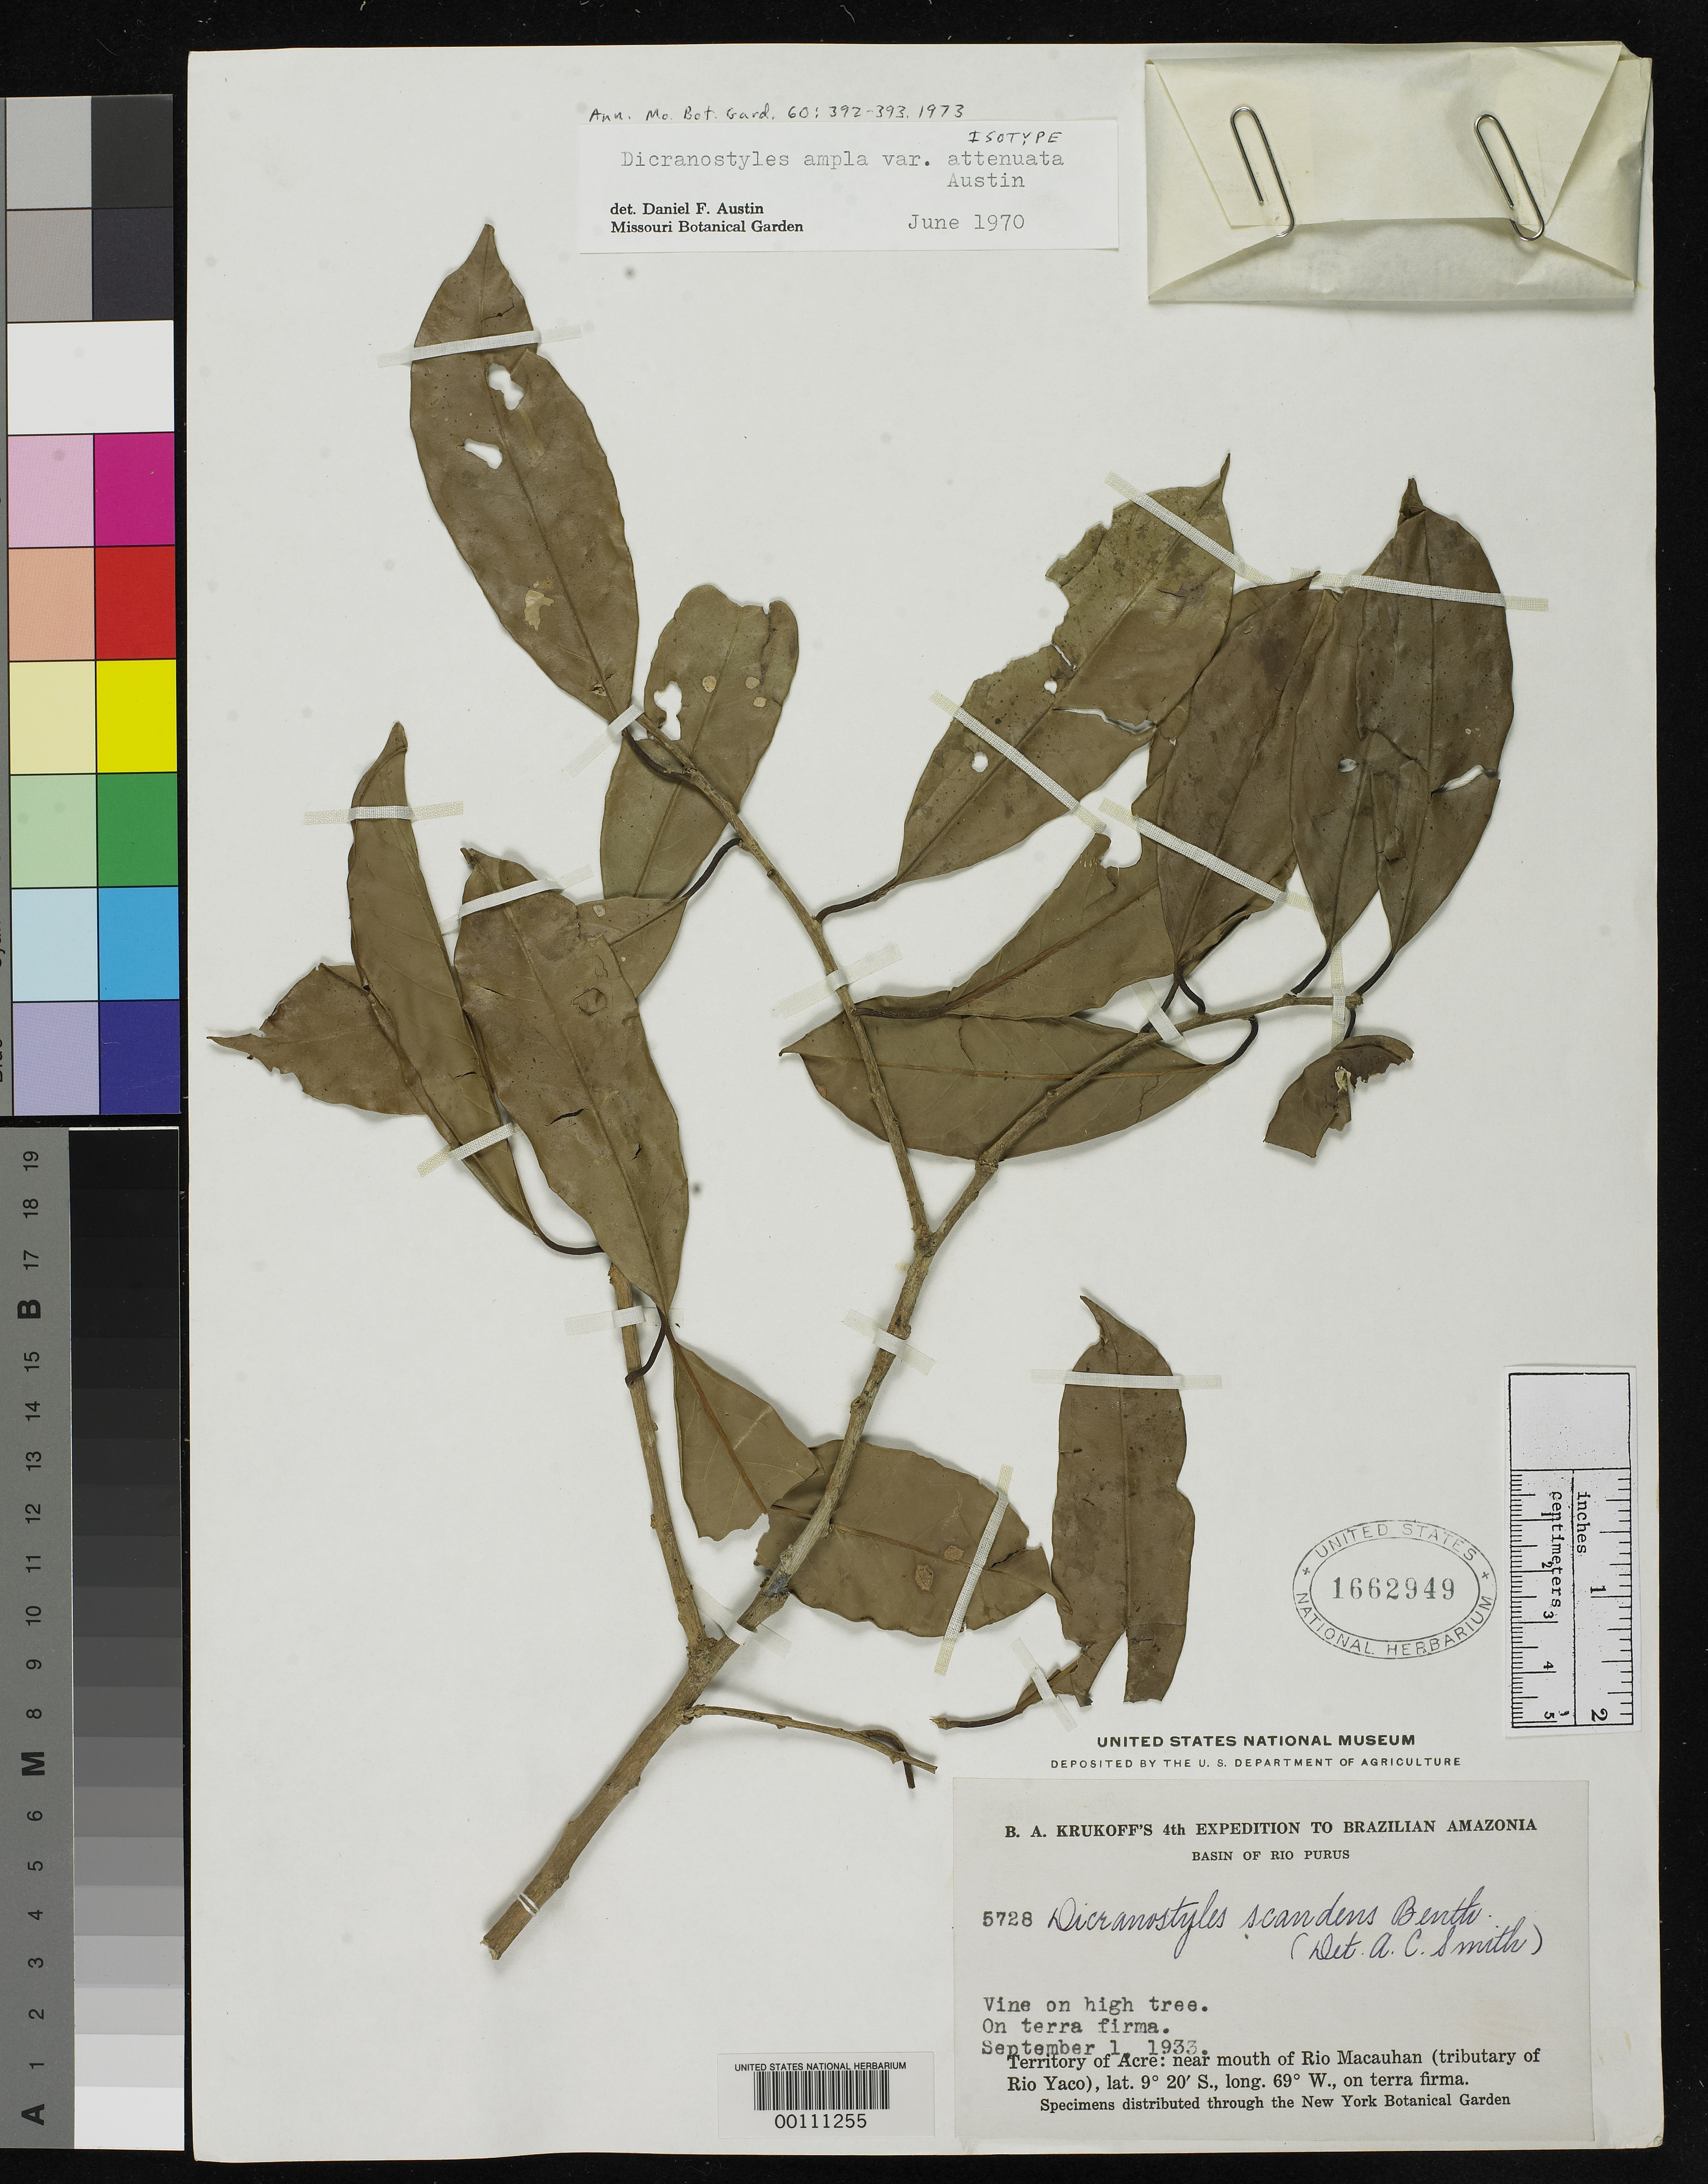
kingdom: Plantae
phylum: Tracheophyta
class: Magnoliopsida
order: Solanales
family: Convolvulaceae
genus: Dicranostyles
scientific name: Dicranostyles ampla var. attenuata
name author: D.F. Austin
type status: Isotype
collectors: B. A. Krukoff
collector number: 5728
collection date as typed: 01 Sep 1933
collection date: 1933-09-01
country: Brazil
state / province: Acre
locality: Near mouth of Rio Macauhan (tributary of Rio Yaco).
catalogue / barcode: US 1662949